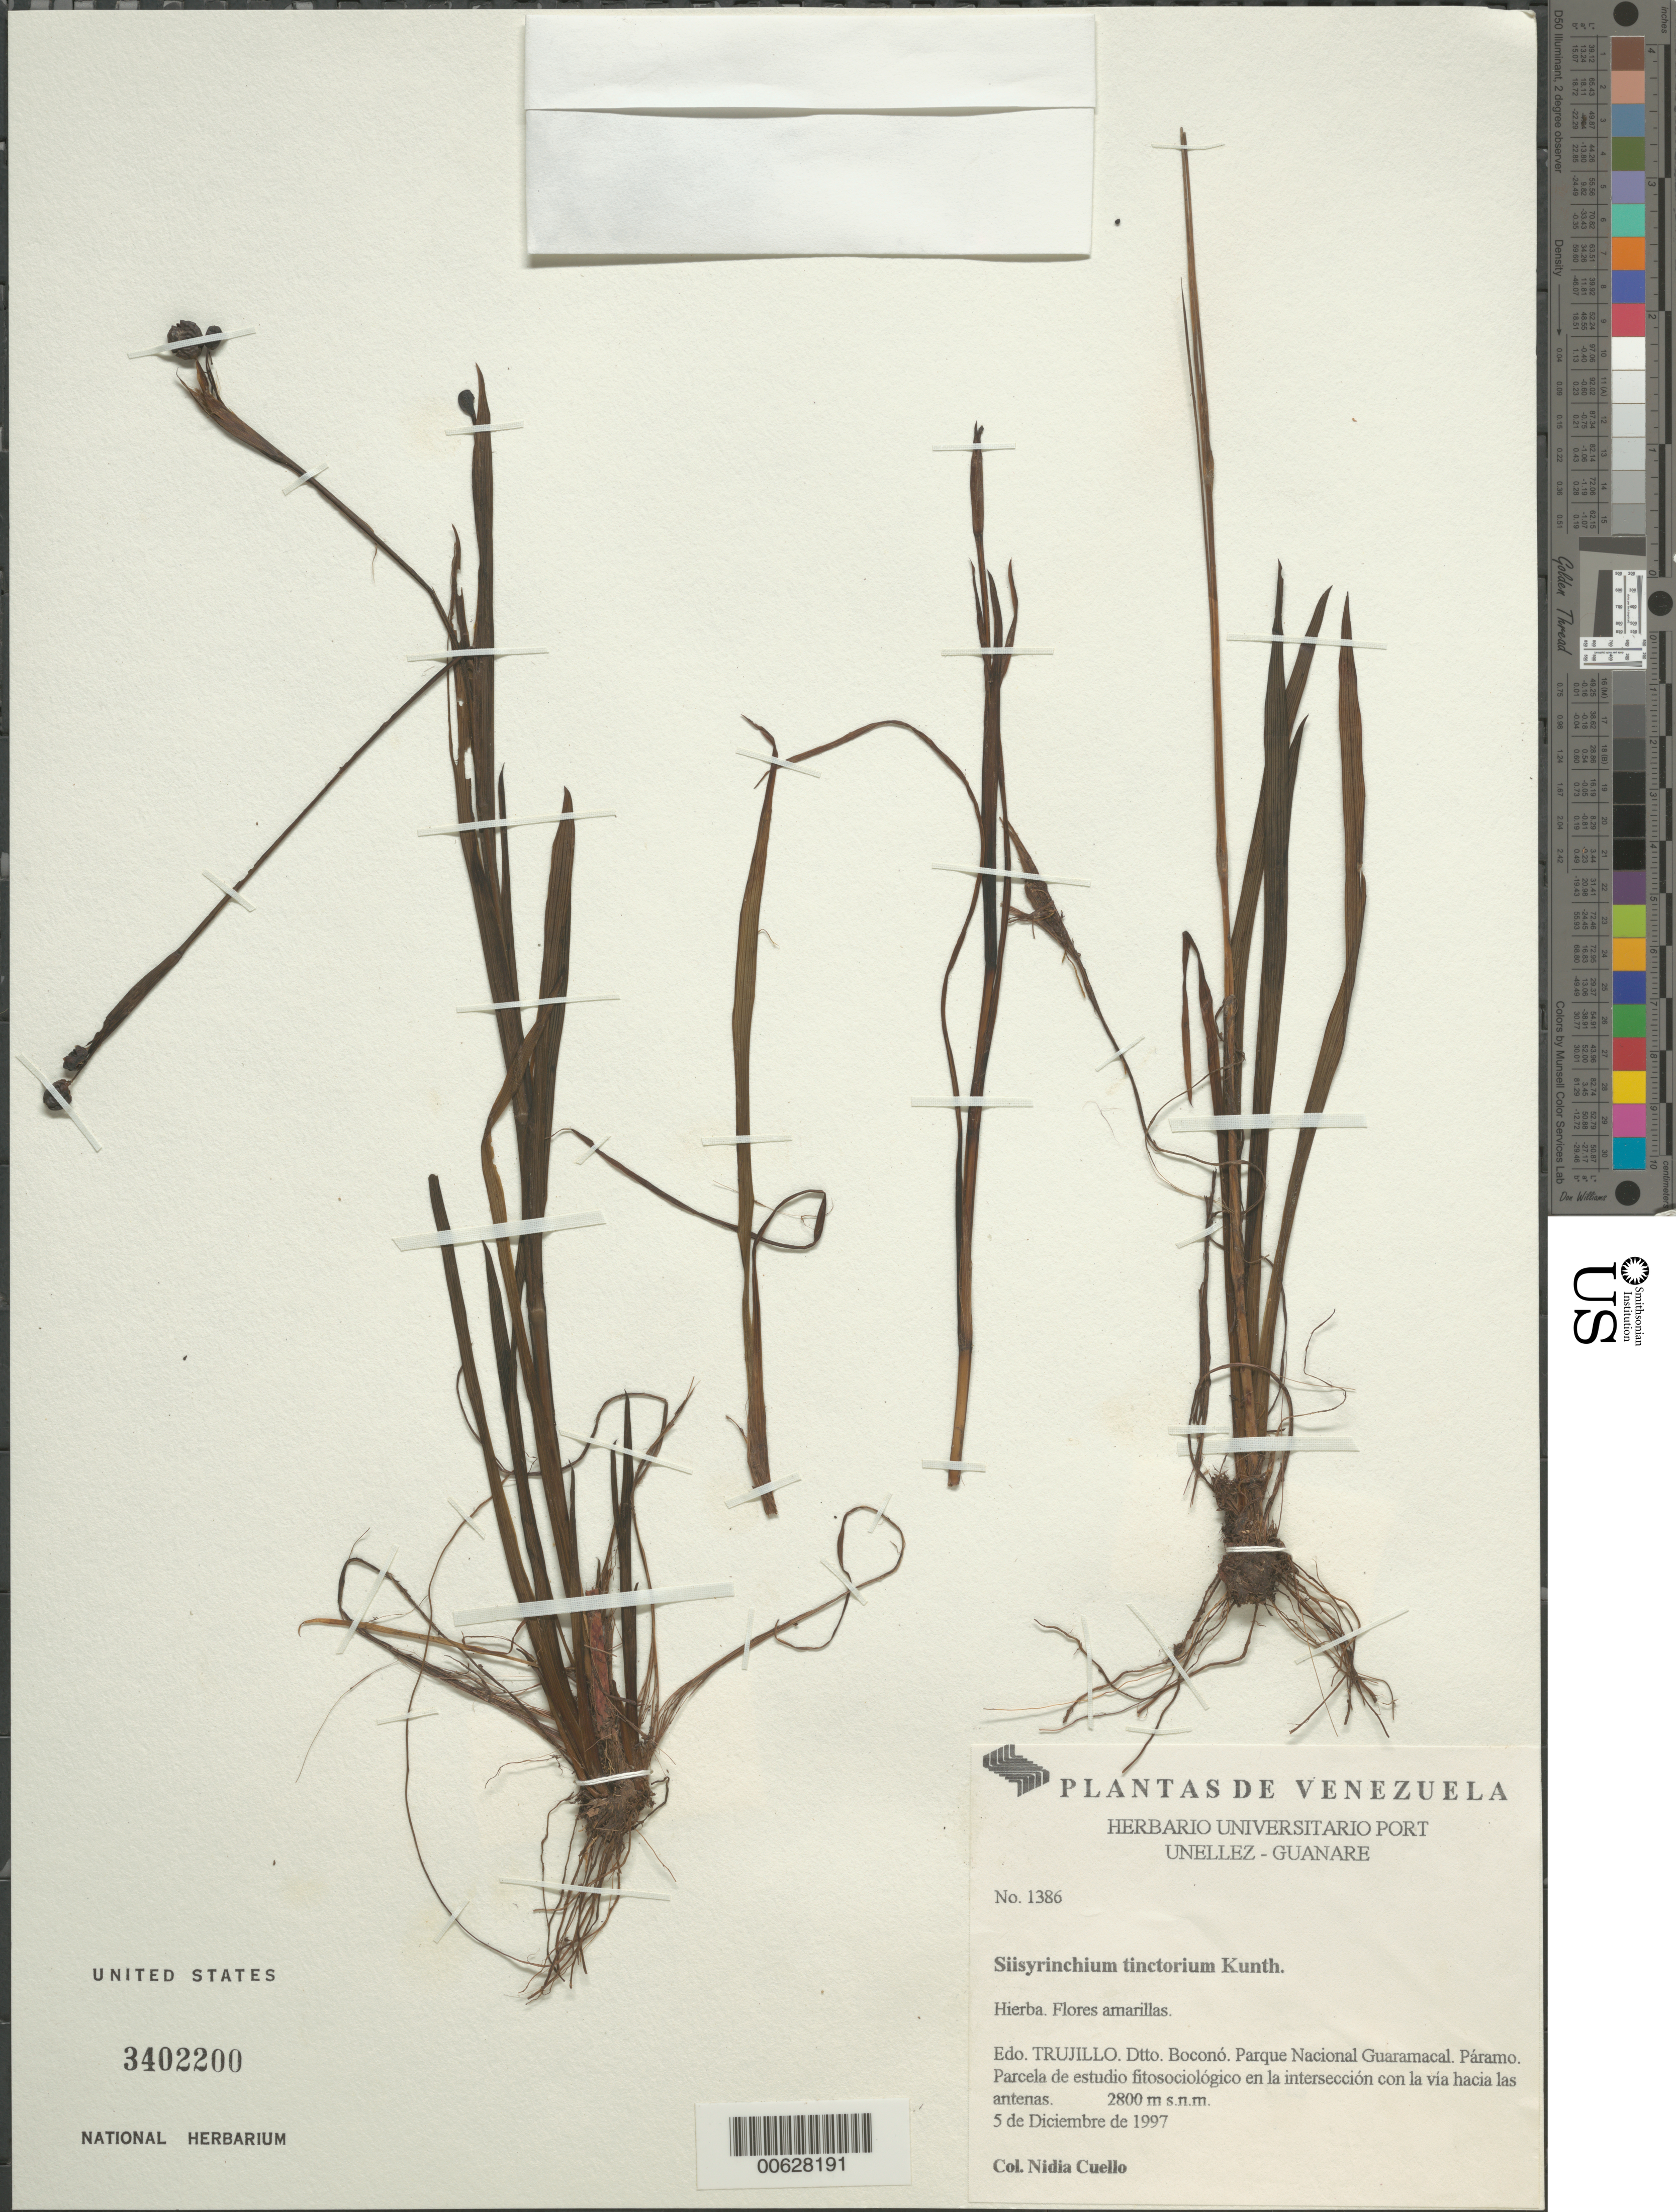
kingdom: Plantae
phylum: Tracheophyta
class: Liliopsida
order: Asparagales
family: Iridaceae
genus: Sisyrinchium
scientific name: Sisyrinchium tinctorium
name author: Kunth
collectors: N. L. Cuello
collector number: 1386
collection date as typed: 05 Dec 1997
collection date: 1997-12-05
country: Venezuela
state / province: Trujillo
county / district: Boconó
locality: Parque Nacional Guaramacal. Parcela estudio fitosociológica en la intersección con la via hacia las antenas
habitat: Páramo.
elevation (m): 2800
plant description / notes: PORT, US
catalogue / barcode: US 3402200